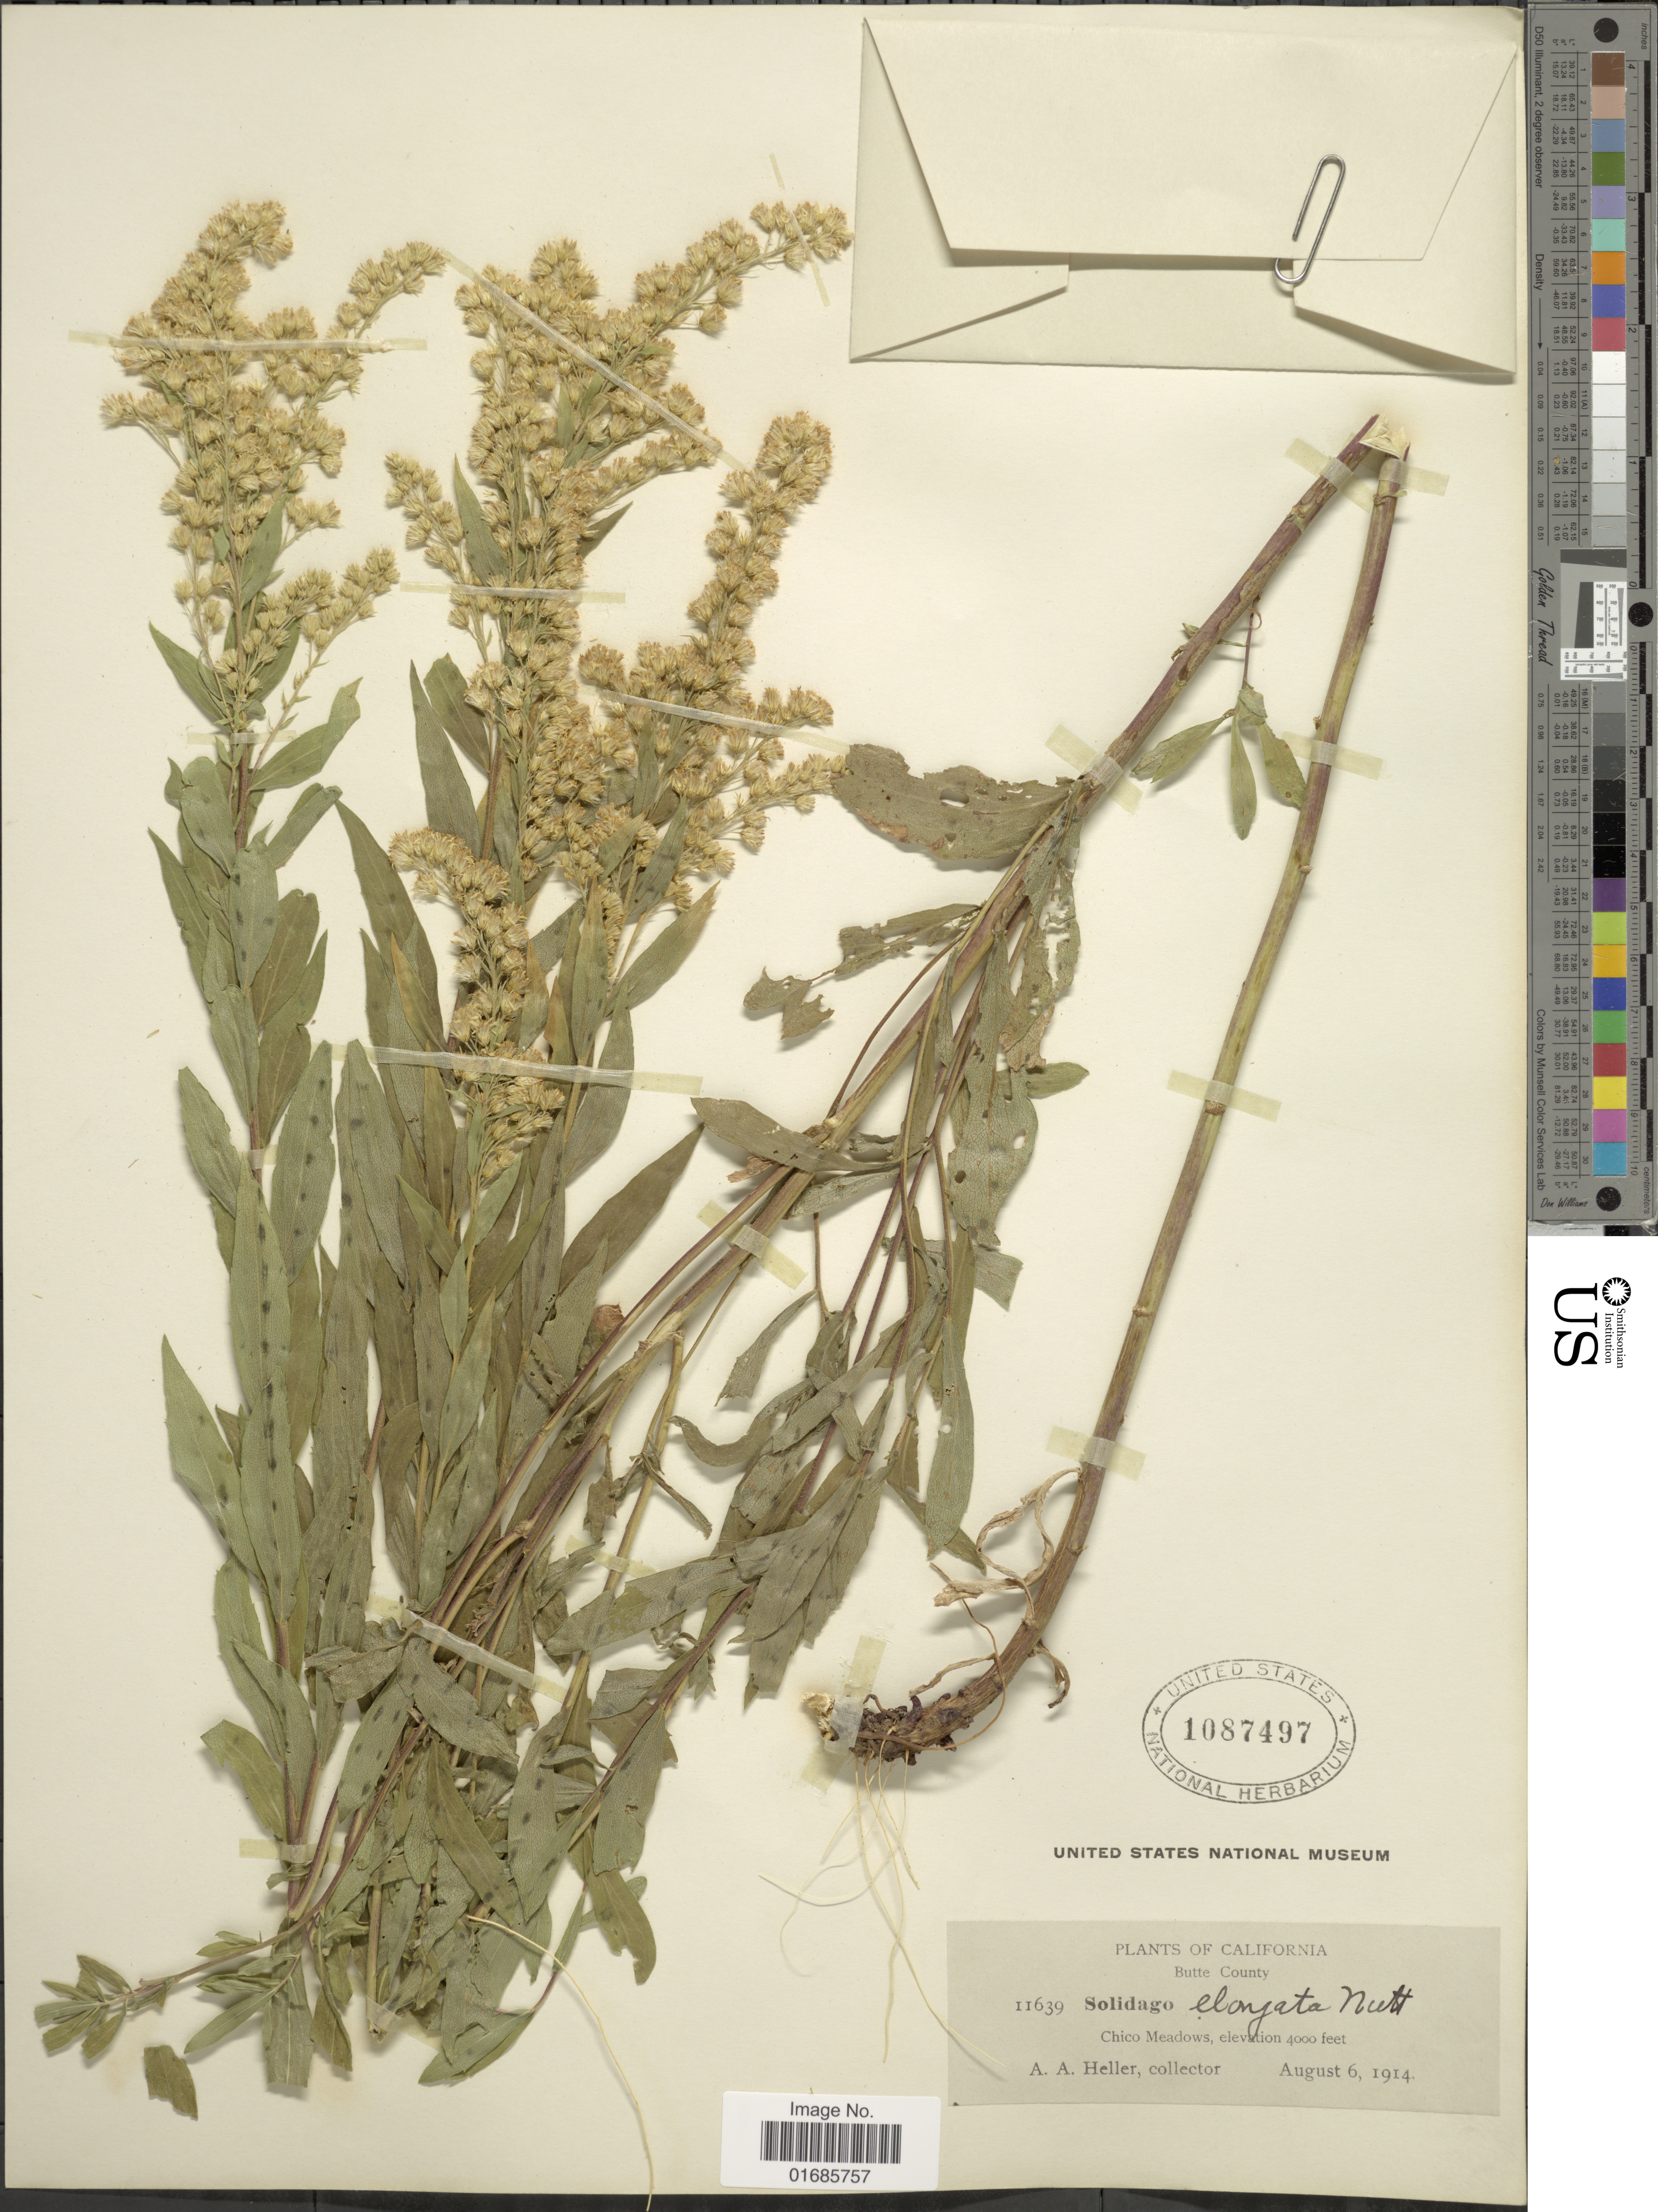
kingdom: Plantae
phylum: Tracheophyta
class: Magnoliopsida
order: Asterales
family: Asteraceae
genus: Solidago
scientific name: Solidago canadensis var. salebrosa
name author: (Piper) M.E. Jones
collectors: A. A. Heller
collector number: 11639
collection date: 1914-08-06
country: United States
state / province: California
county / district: Butte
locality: Butte County, Chico Meadows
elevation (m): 1219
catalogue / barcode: US 1087497